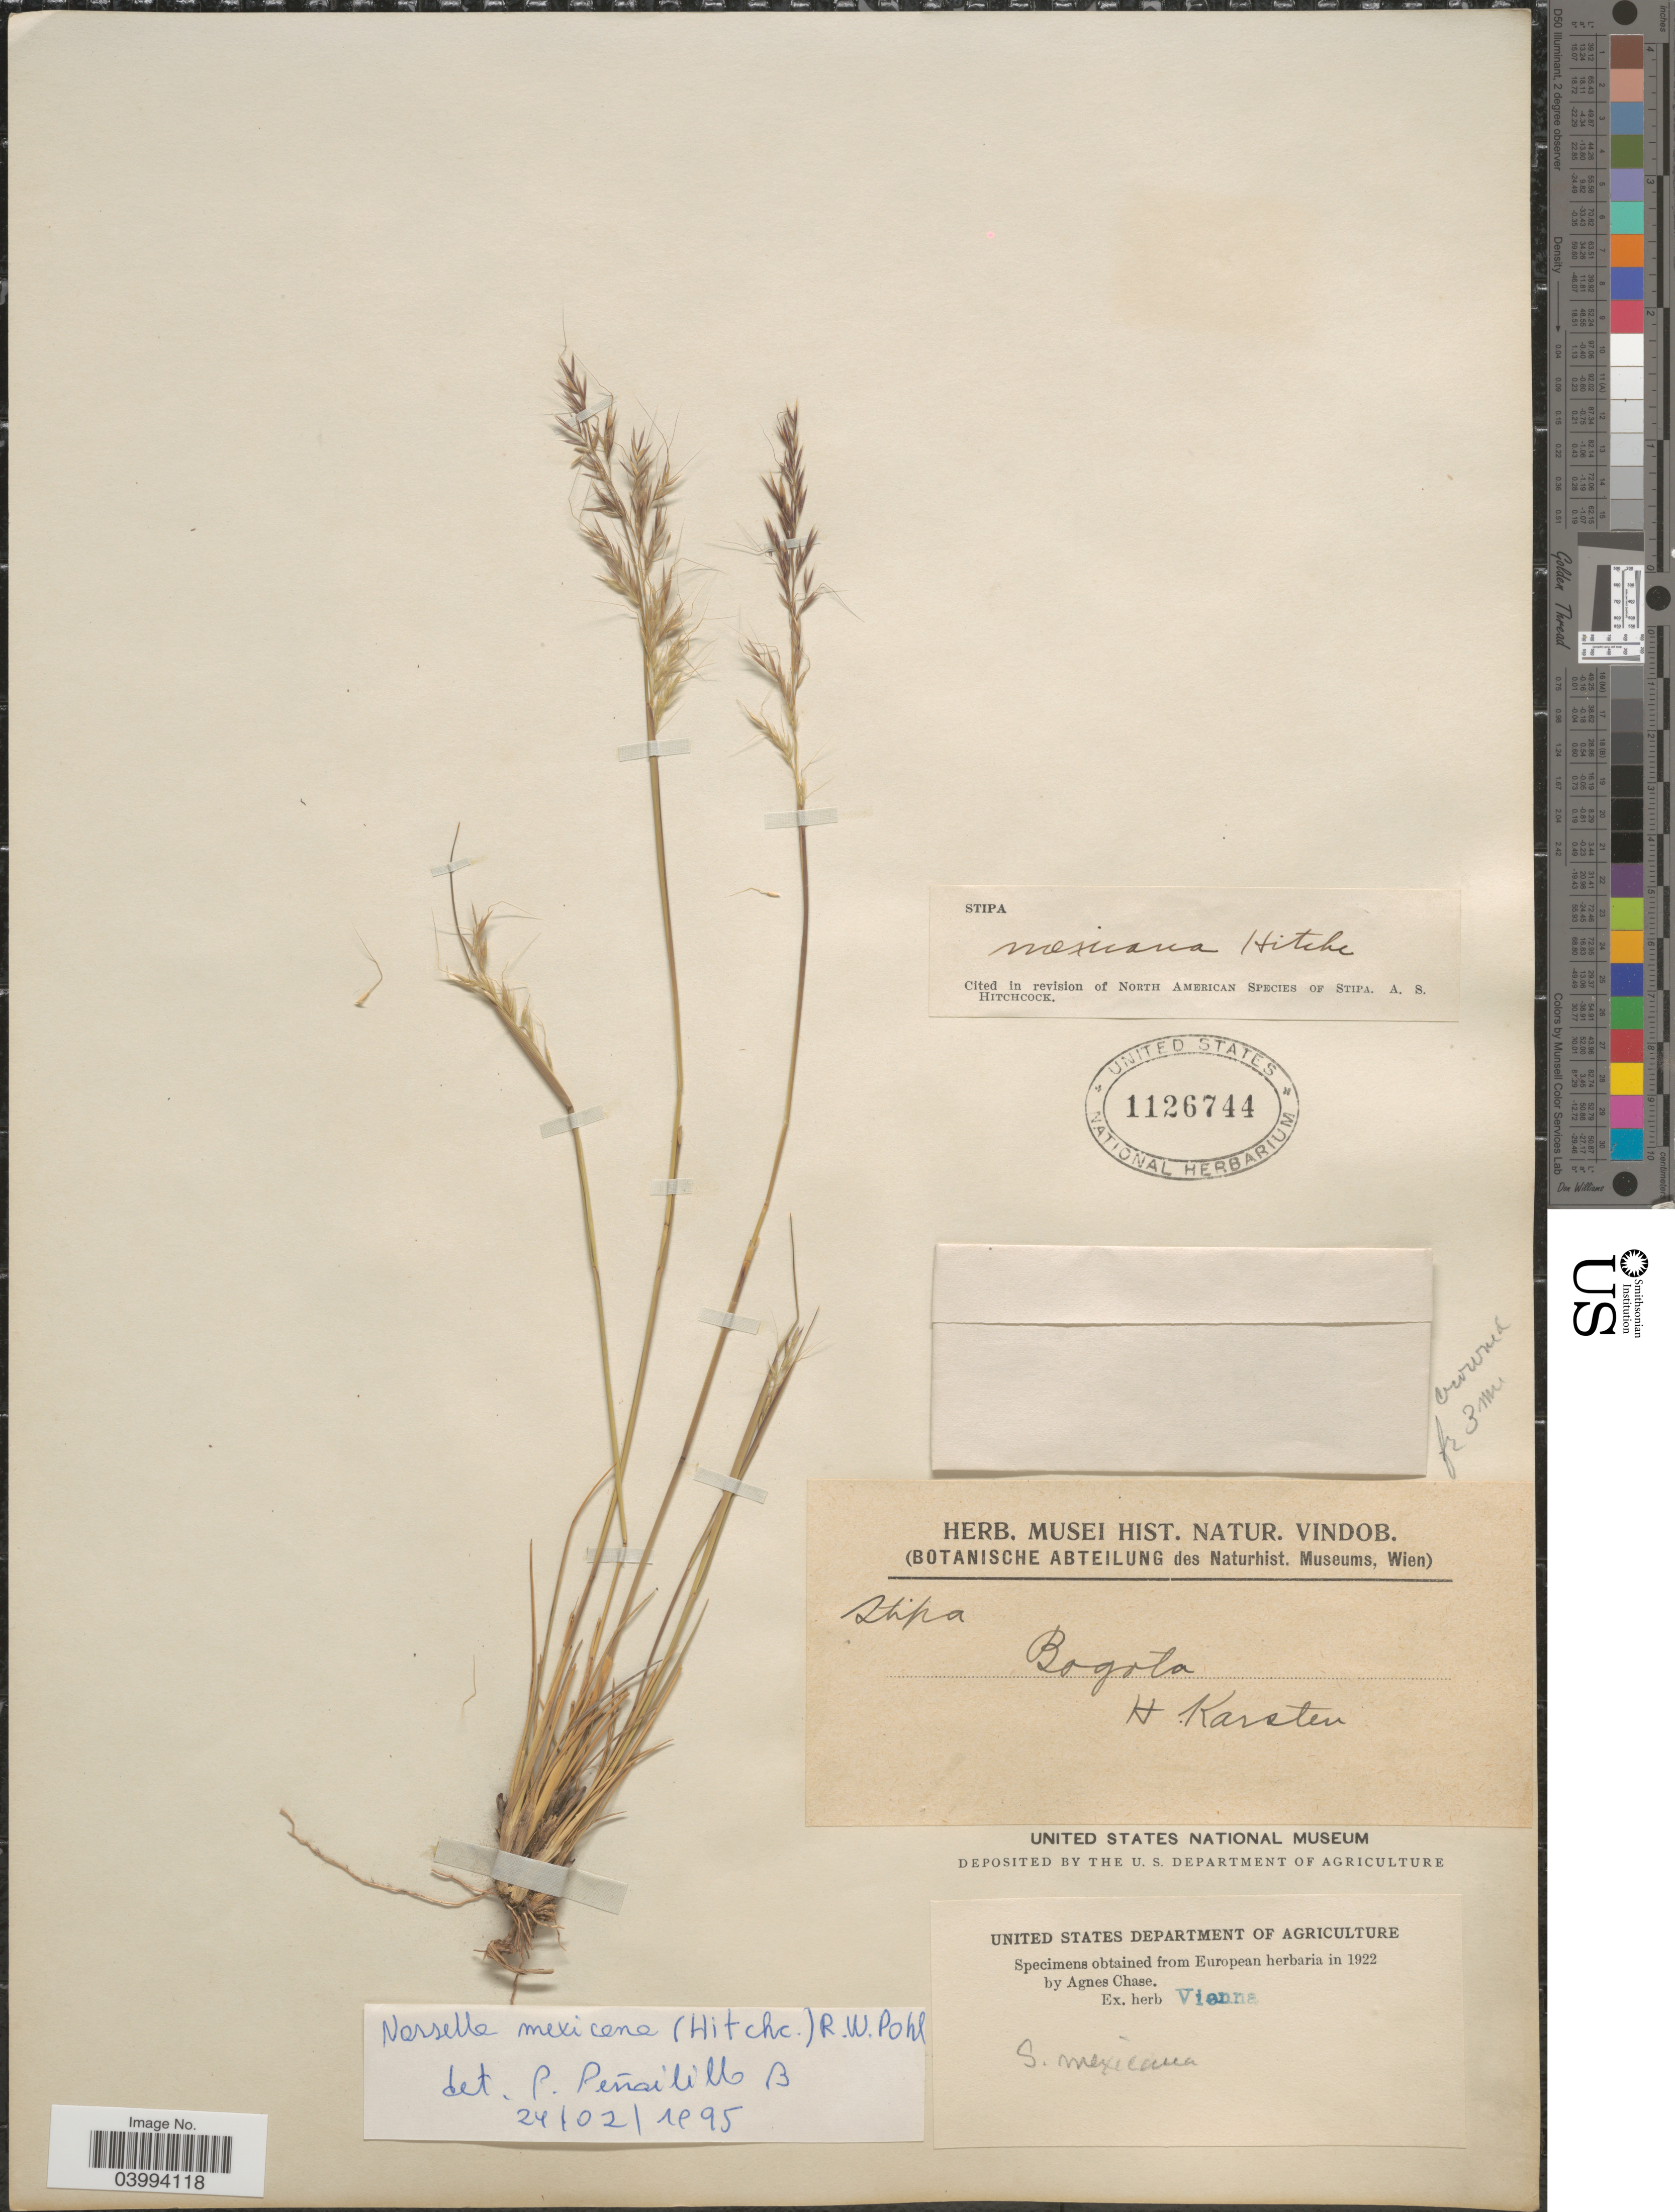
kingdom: Plantae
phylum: Tracheophyta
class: Liliopsida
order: Poales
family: Poaceae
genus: Nassella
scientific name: Nassella mexicana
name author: (Hitchc.) R.W. Pohl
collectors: H. Karsten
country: Colombia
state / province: Bogota D.C.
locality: Bogota.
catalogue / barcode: US 1126744